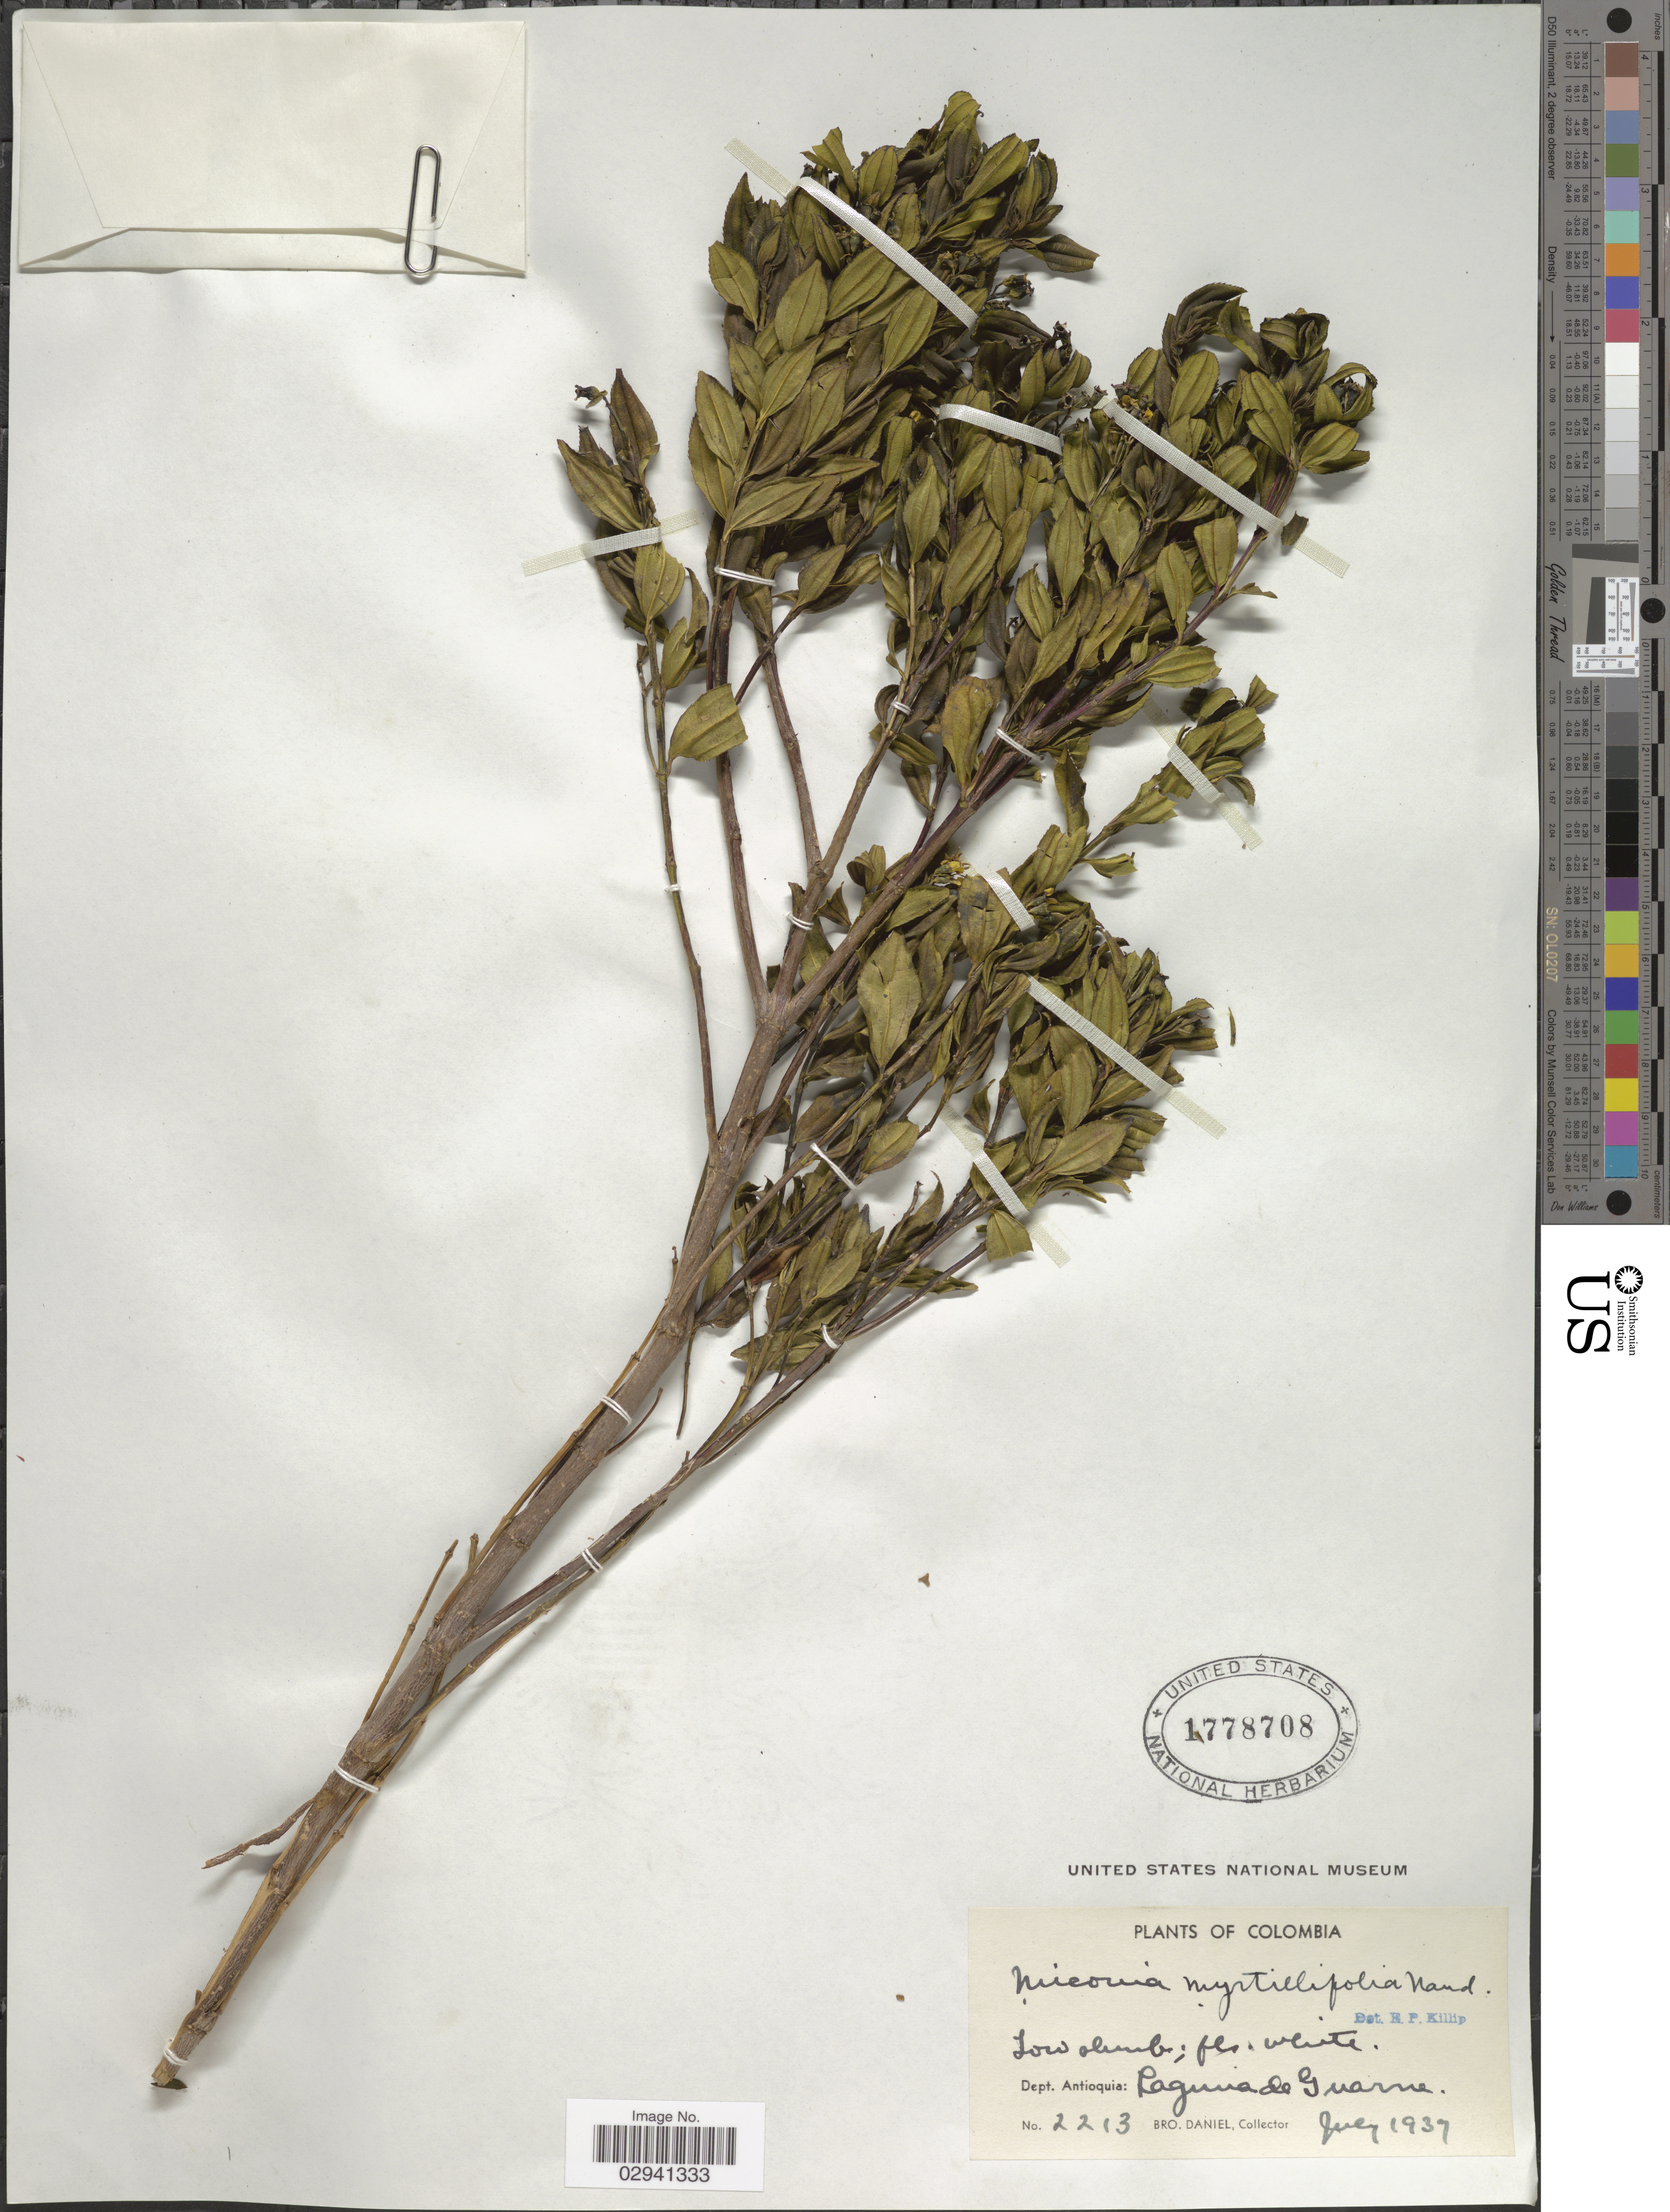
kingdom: Plantae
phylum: Tracheophyta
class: Magnoliopsida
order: Myrtales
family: Melastomataceae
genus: Miconia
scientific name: Miconia myrtillifolia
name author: Naudin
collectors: Bro. Daniel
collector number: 2213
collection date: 1937-07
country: Colombia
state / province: Antioquia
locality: Dept. Antioquia: Laguna de Guarne.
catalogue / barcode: US 1778708